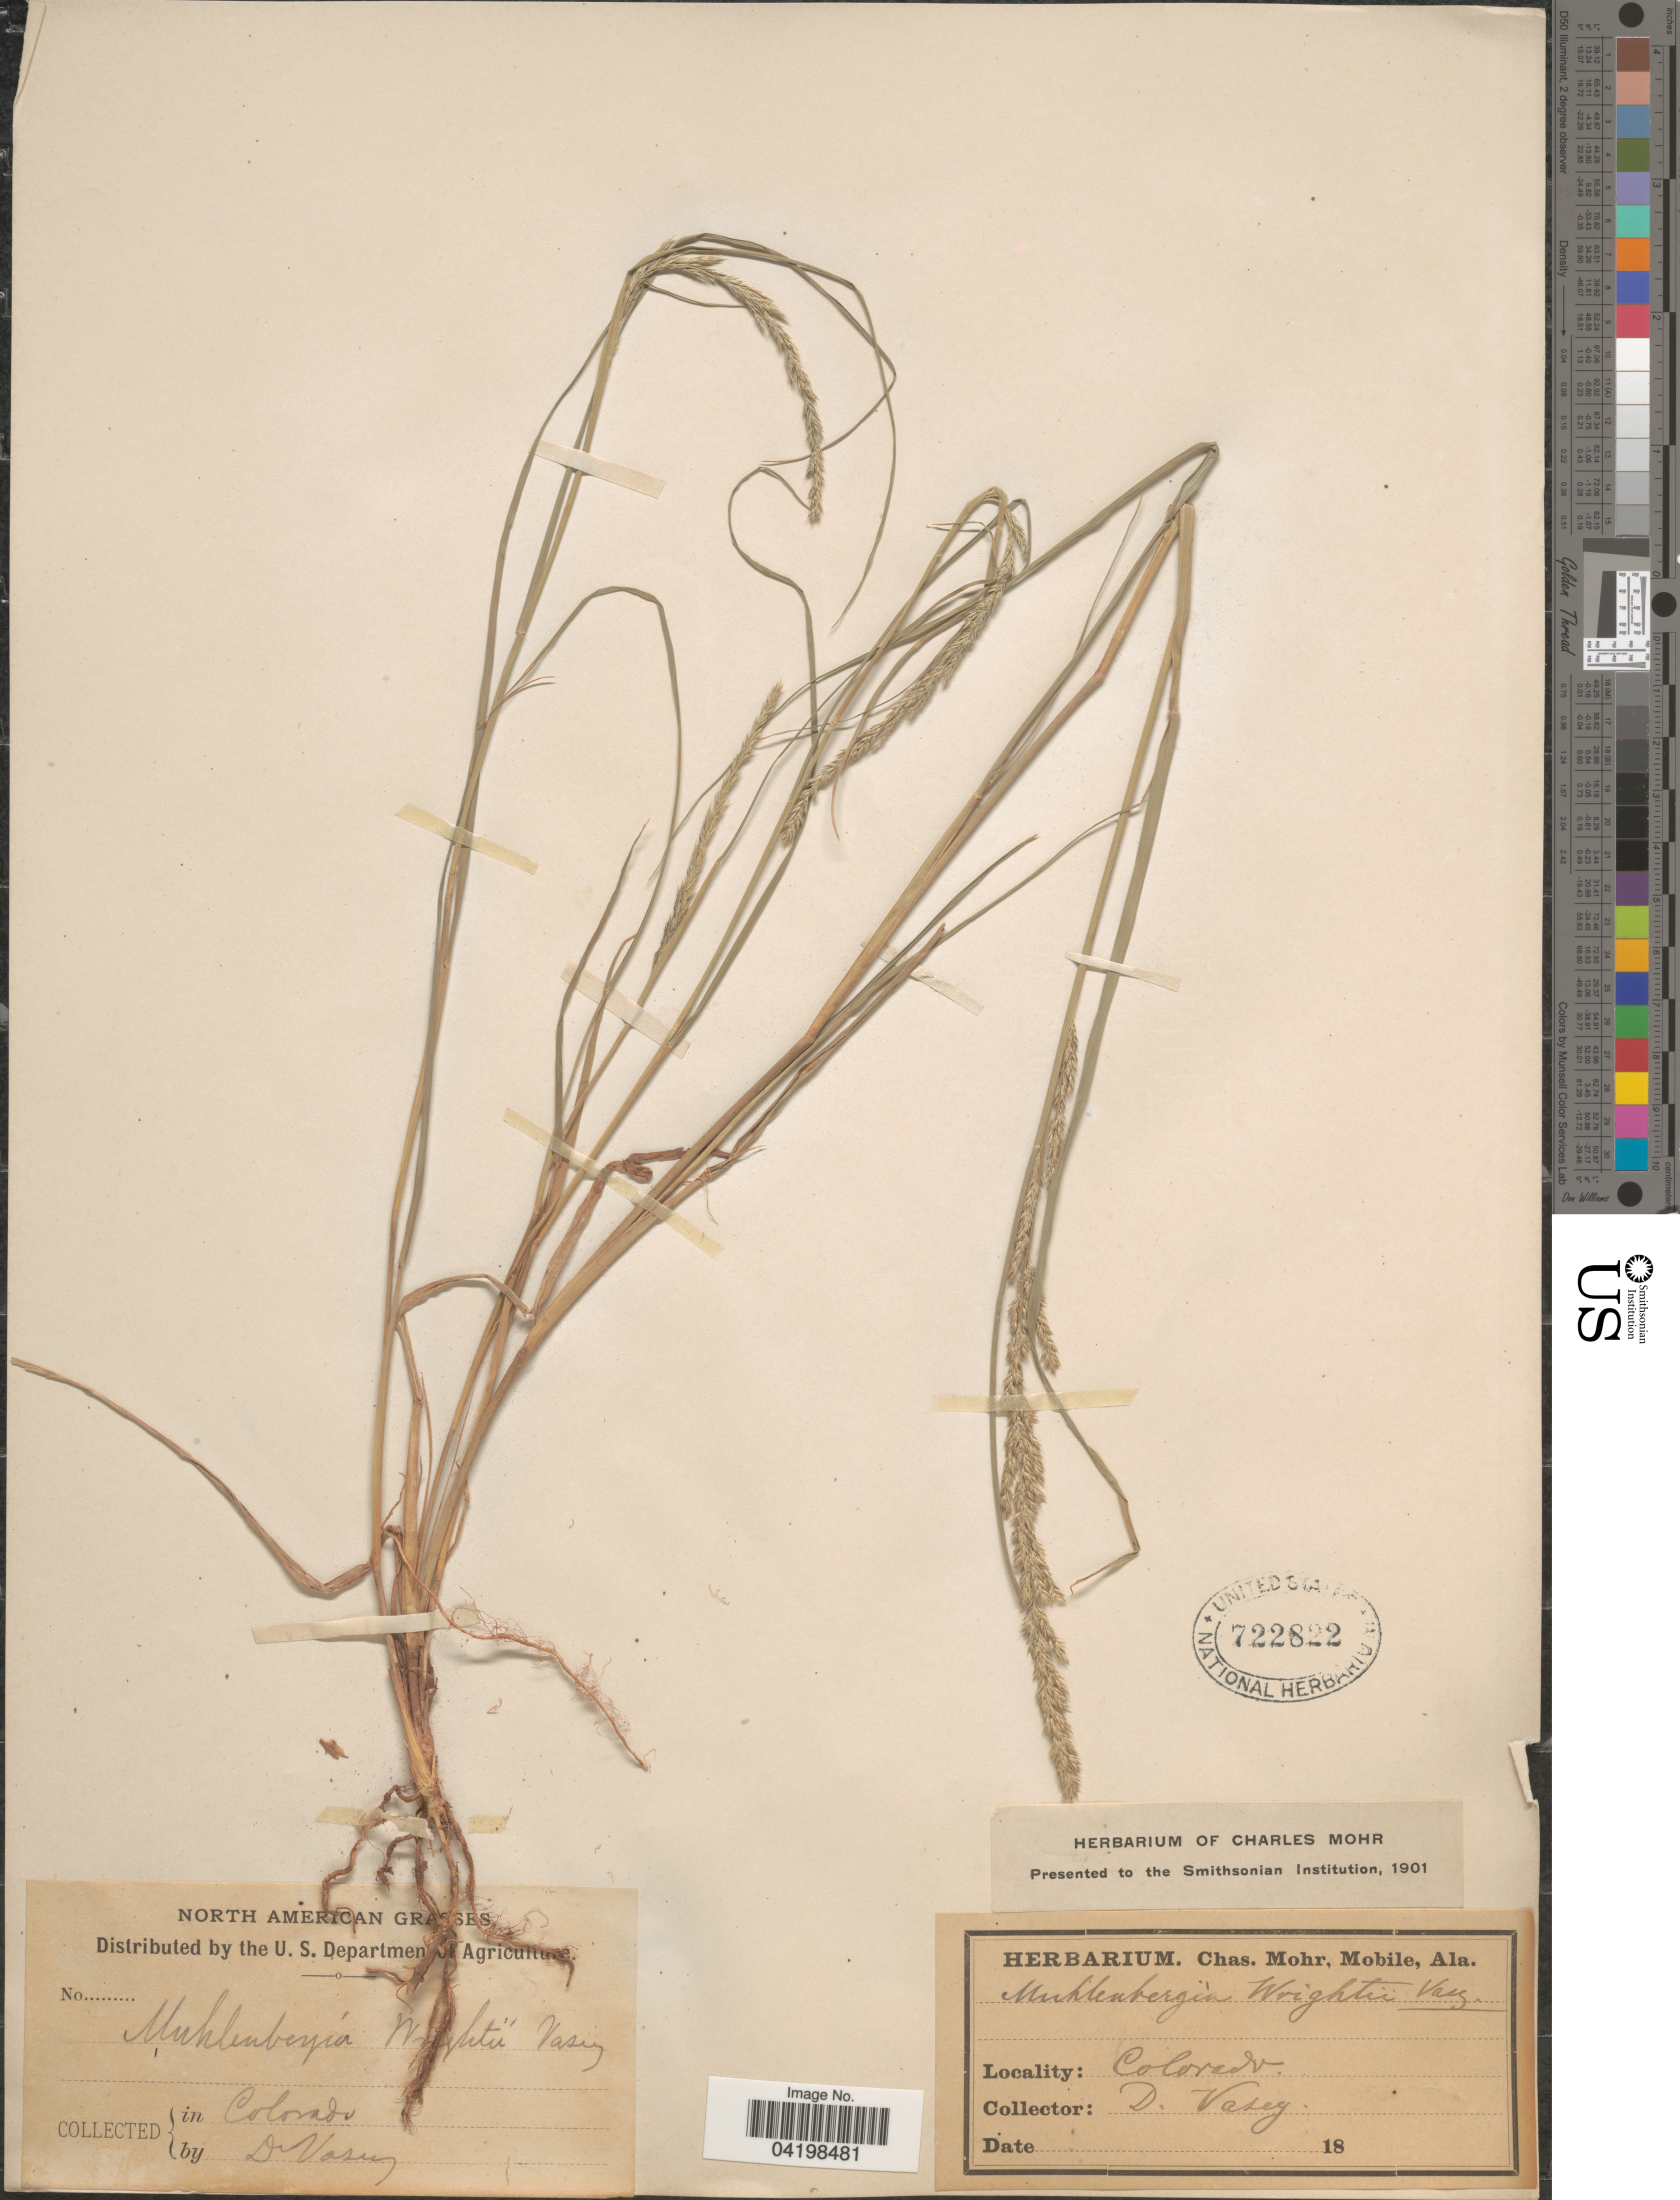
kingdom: Plantae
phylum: Tracheophyta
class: Liliopsida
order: Poales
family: Poaceae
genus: Muhlenbergia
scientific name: Muhlenbergia wrightii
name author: Vasey ex J.M. Coult.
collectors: Vasey, --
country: United States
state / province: Colorado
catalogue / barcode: US 722822